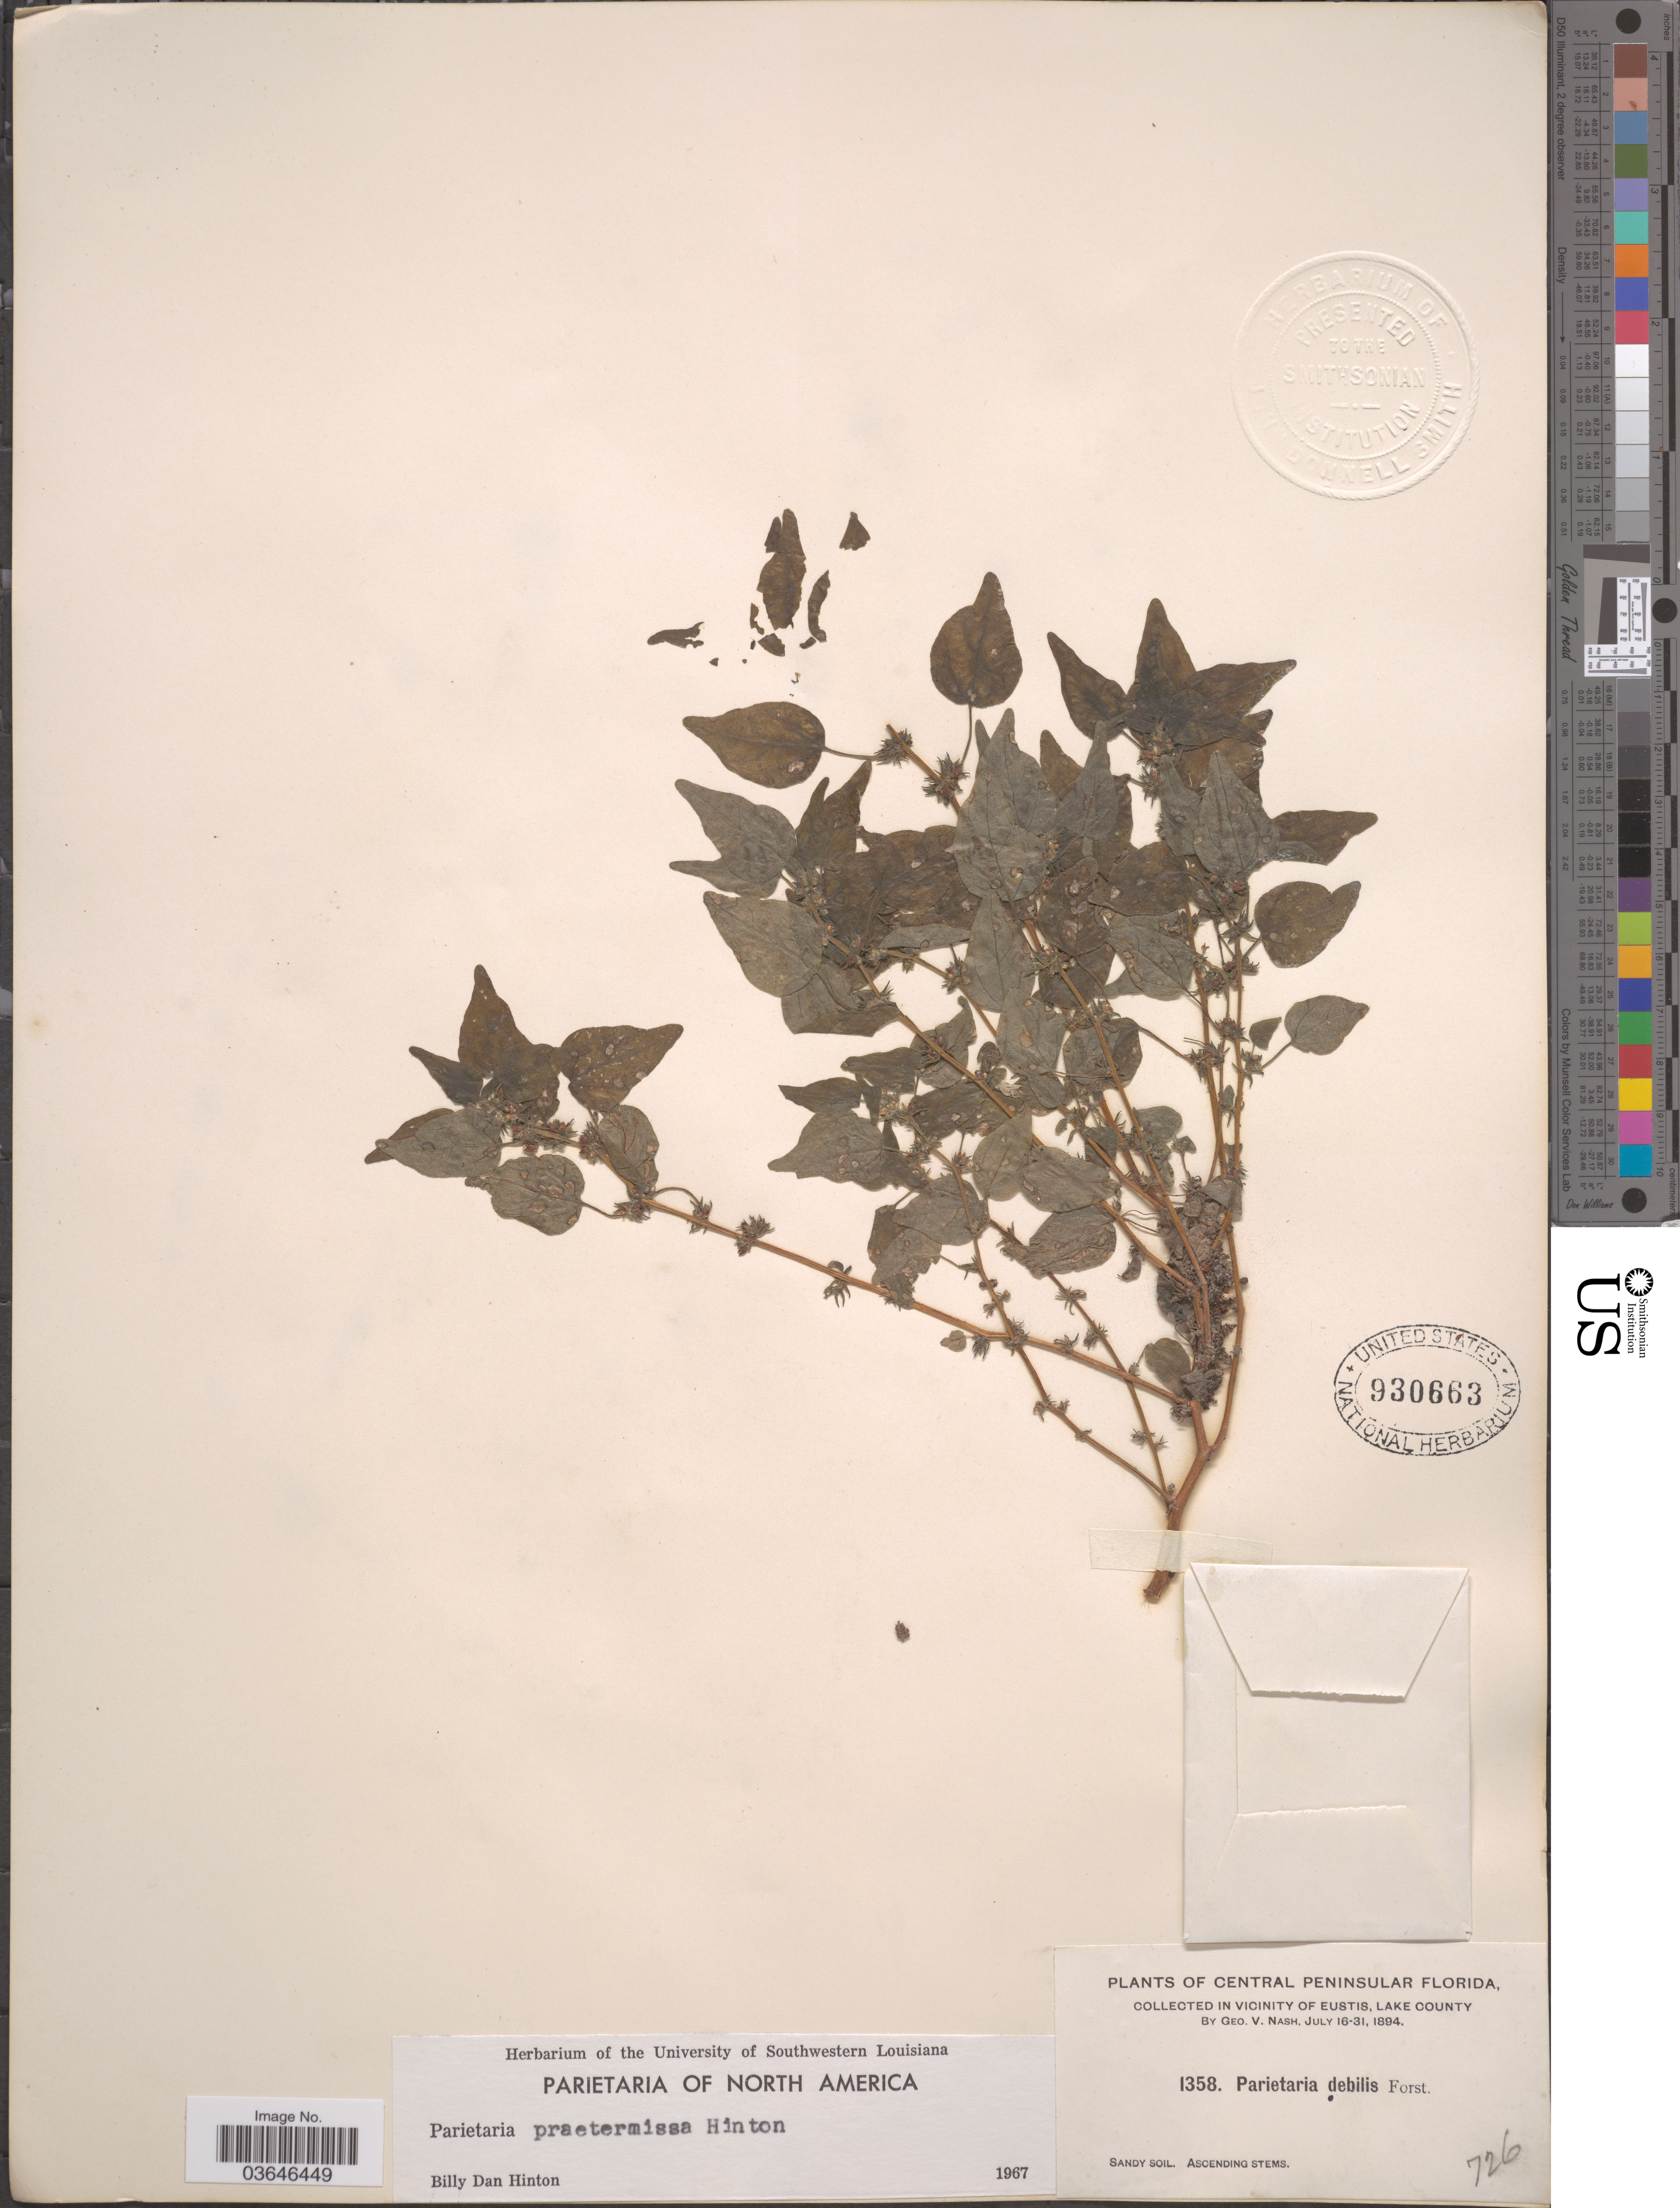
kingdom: Plantae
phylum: Tracheophyta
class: Magnoliopsida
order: Rosales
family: Urticaceae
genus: Parietaria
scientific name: Parietaria praetermissa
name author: Hinton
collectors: G. V. Nash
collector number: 1358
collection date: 1894-07-16/1894-07-31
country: United States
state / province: Florida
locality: Central Peninsular Florida, in Vicinity of Eustis, Lake County.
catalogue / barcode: US 930663